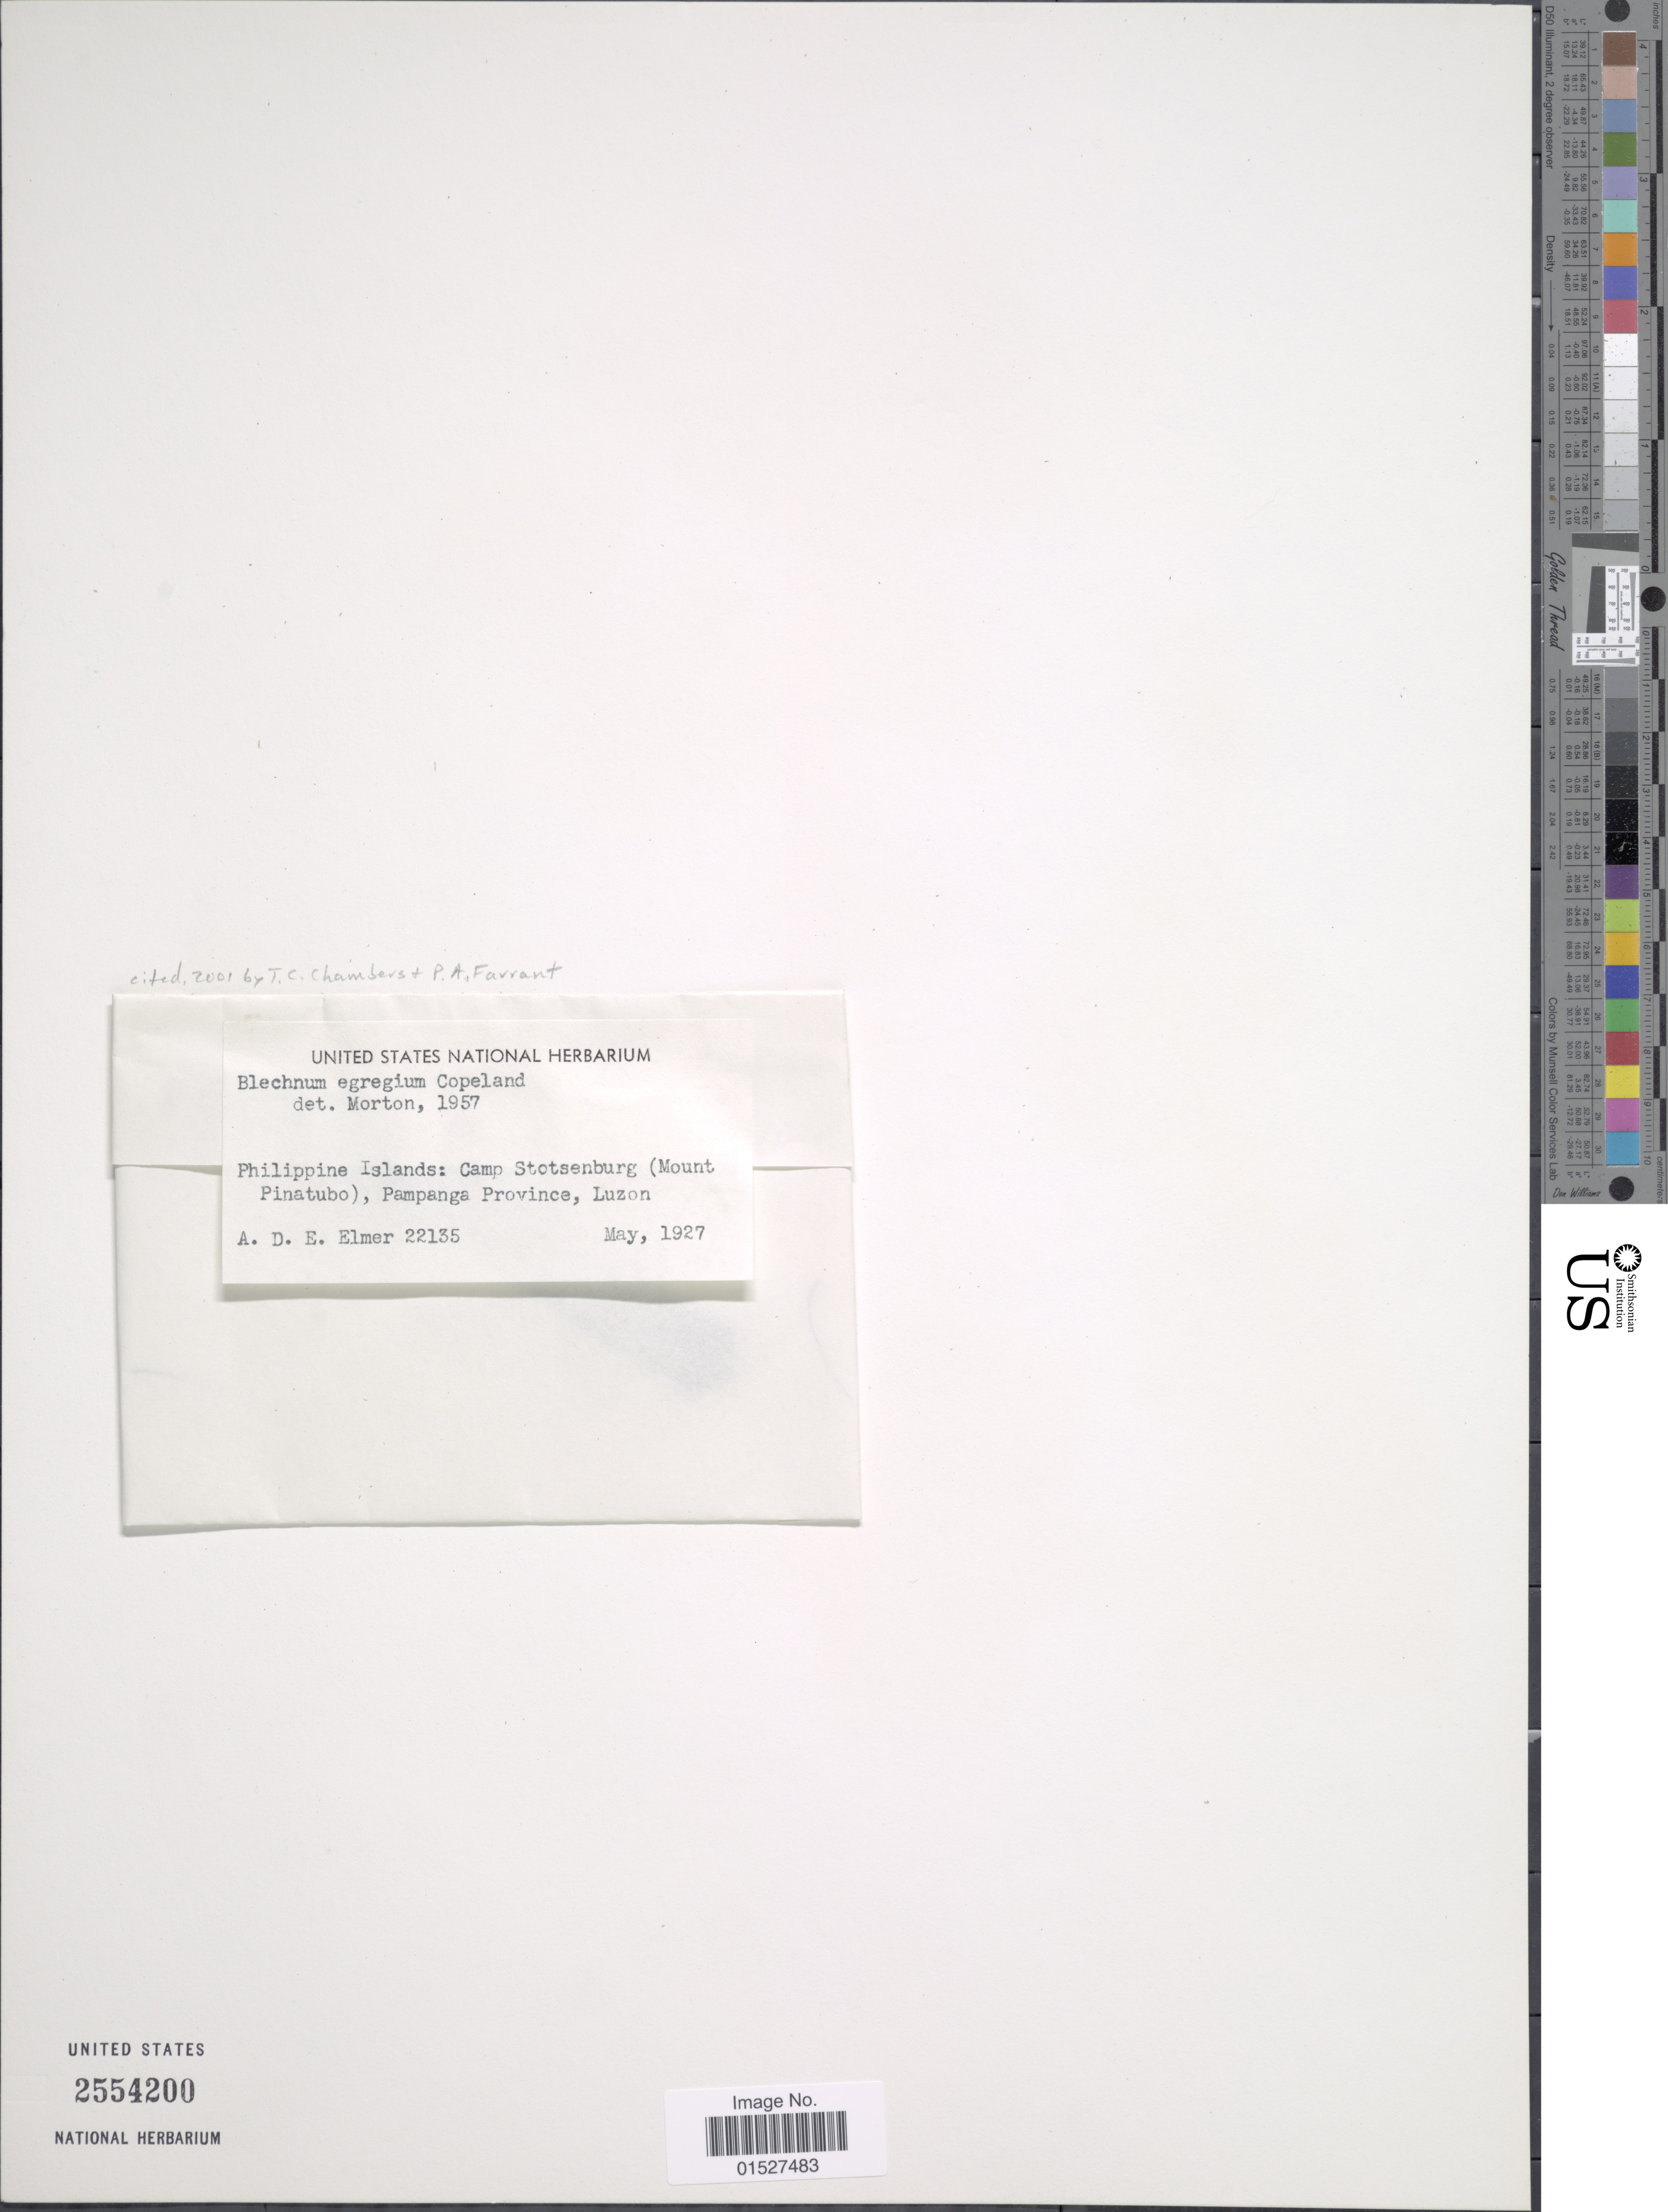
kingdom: Plantae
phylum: Tracheophyta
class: Polypodiopsida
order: Polypodiales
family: Blechnaceae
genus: Blechnum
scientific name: Blechnum egregium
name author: Copel.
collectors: A. D. E. Elmer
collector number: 22135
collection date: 1927-05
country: Philippines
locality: Philippine Islands: Camp Stotsenburg (Mount Pinatubo), Pampanga Province, Luzon.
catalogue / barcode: US 2554200